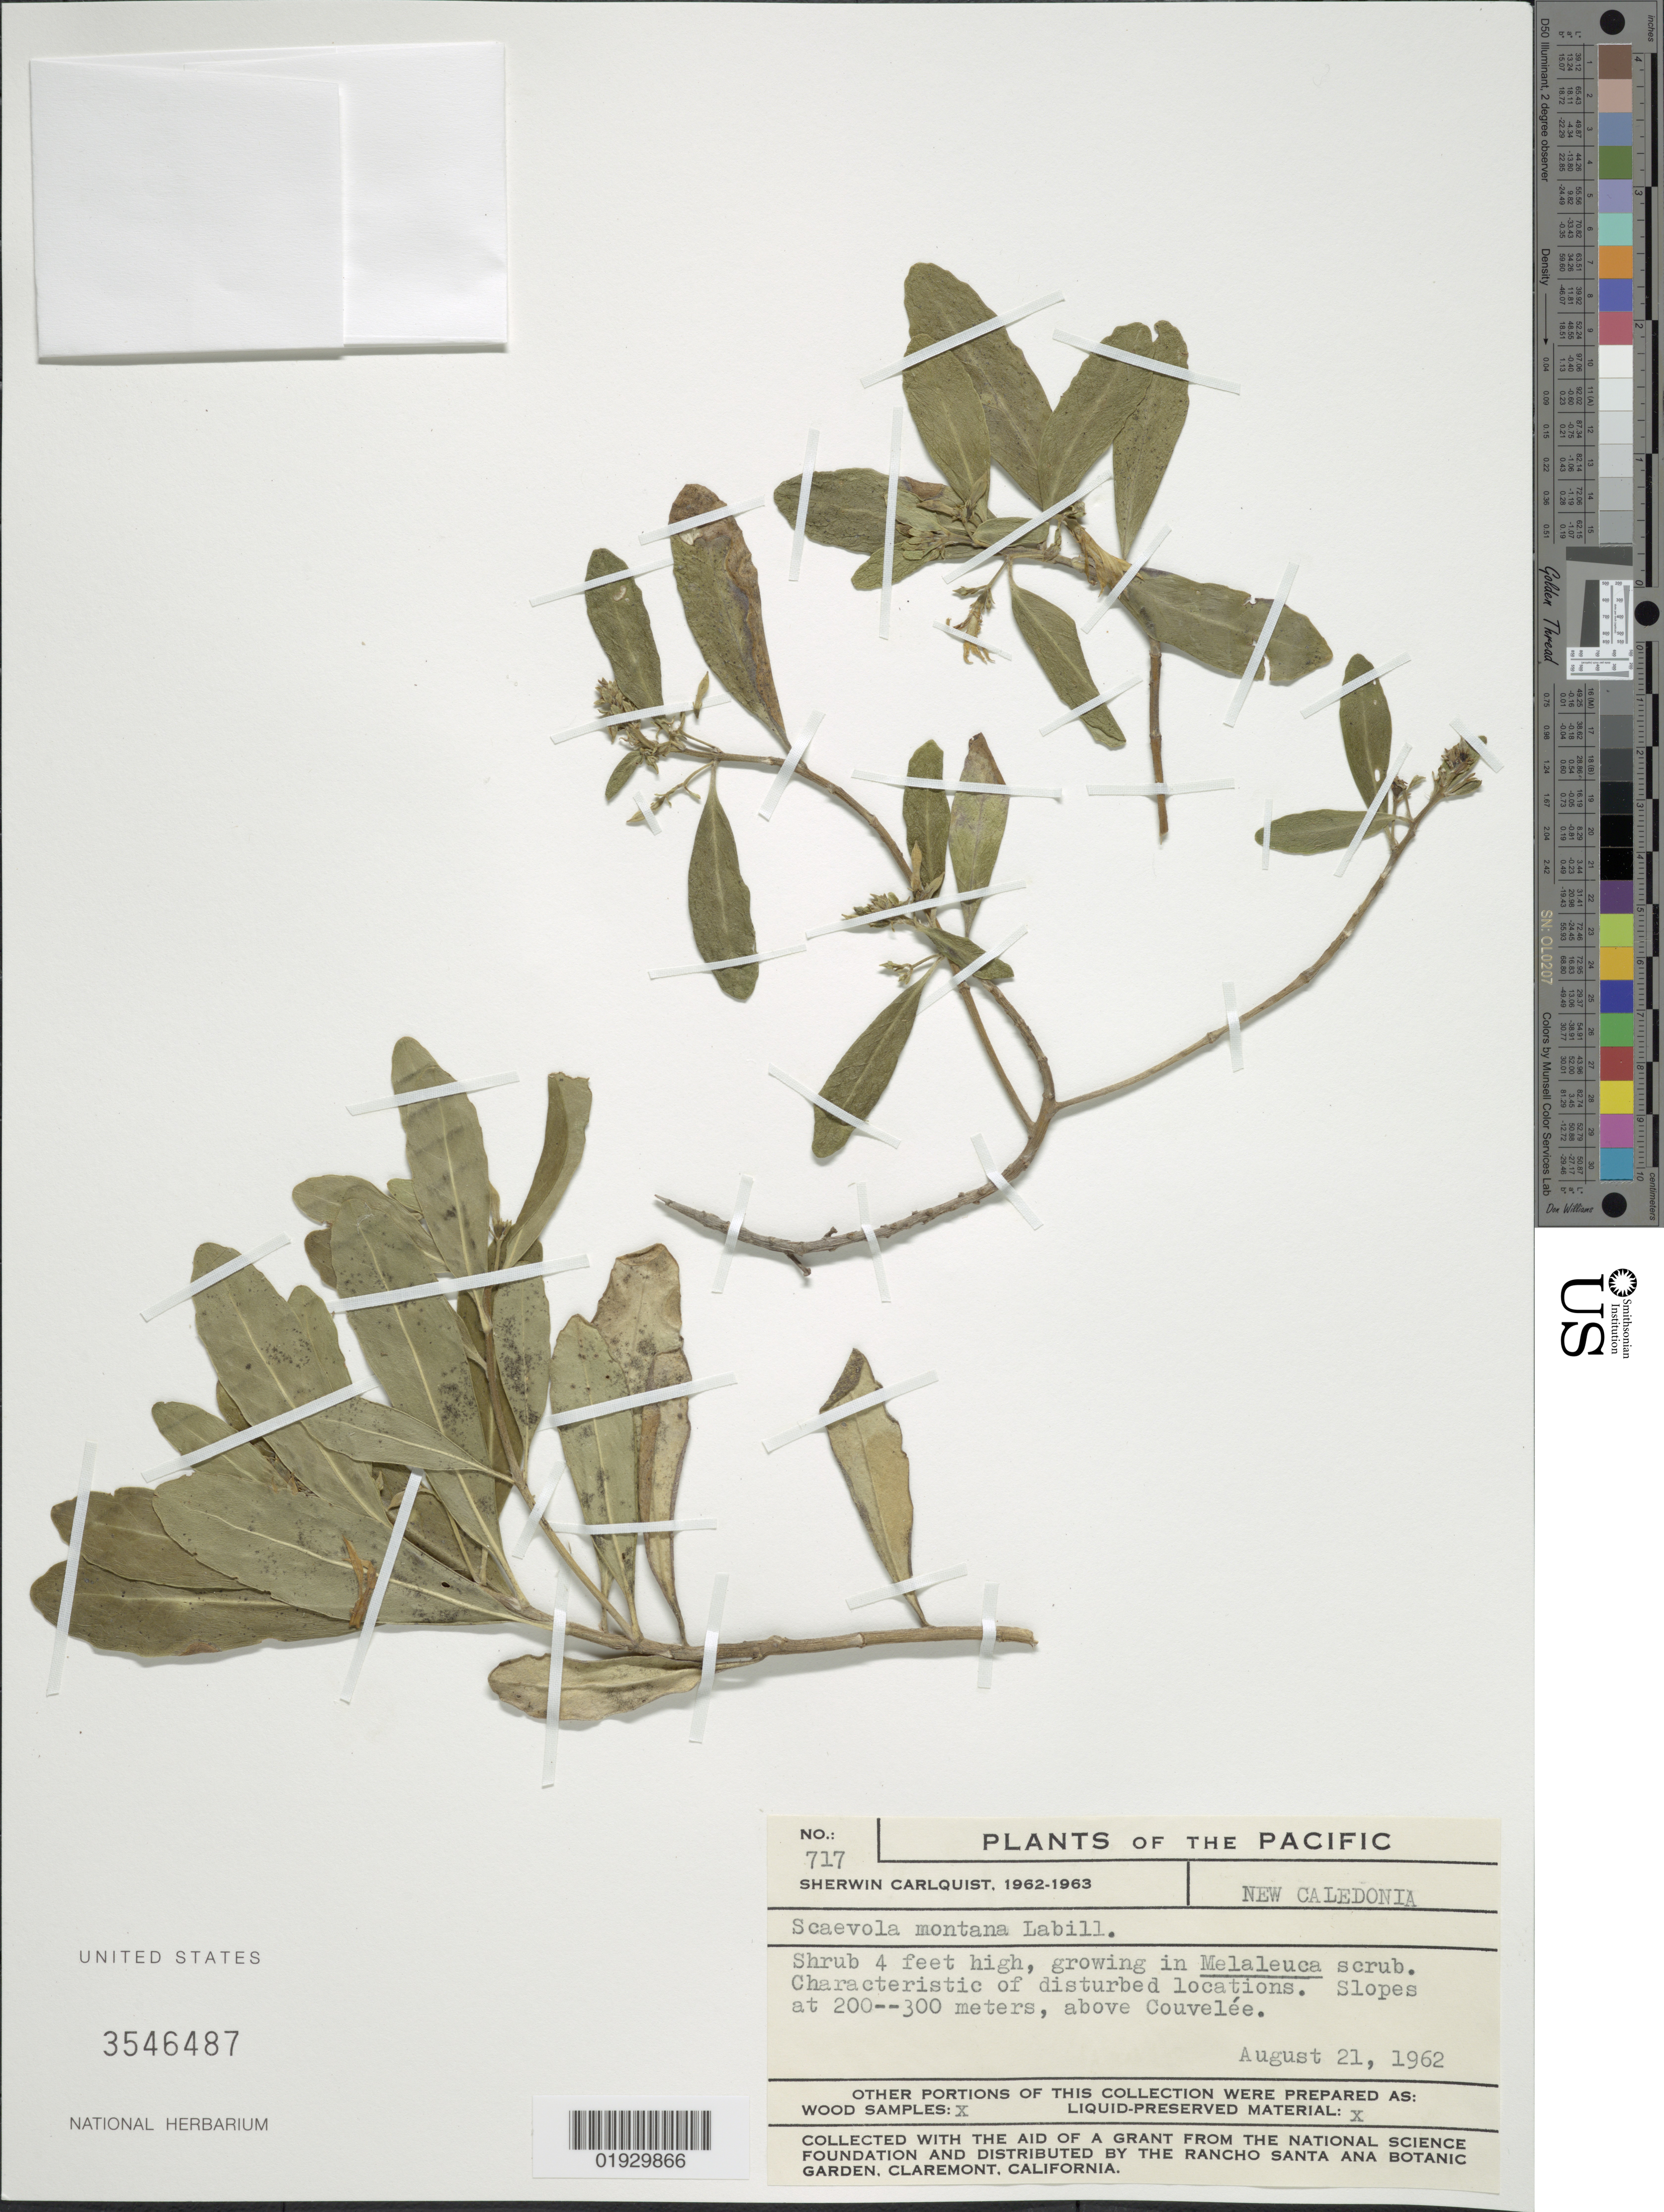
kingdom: Plantae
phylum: Tracheophyta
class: Magnoliopsida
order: Asterales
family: Goodeniaceae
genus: Scaevola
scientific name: Scaevola montana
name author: Labill.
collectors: S. Carlquist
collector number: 717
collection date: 1962-08-21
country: New Caledonia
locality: Above Couvelée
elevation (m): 200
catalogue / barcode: US 3546487